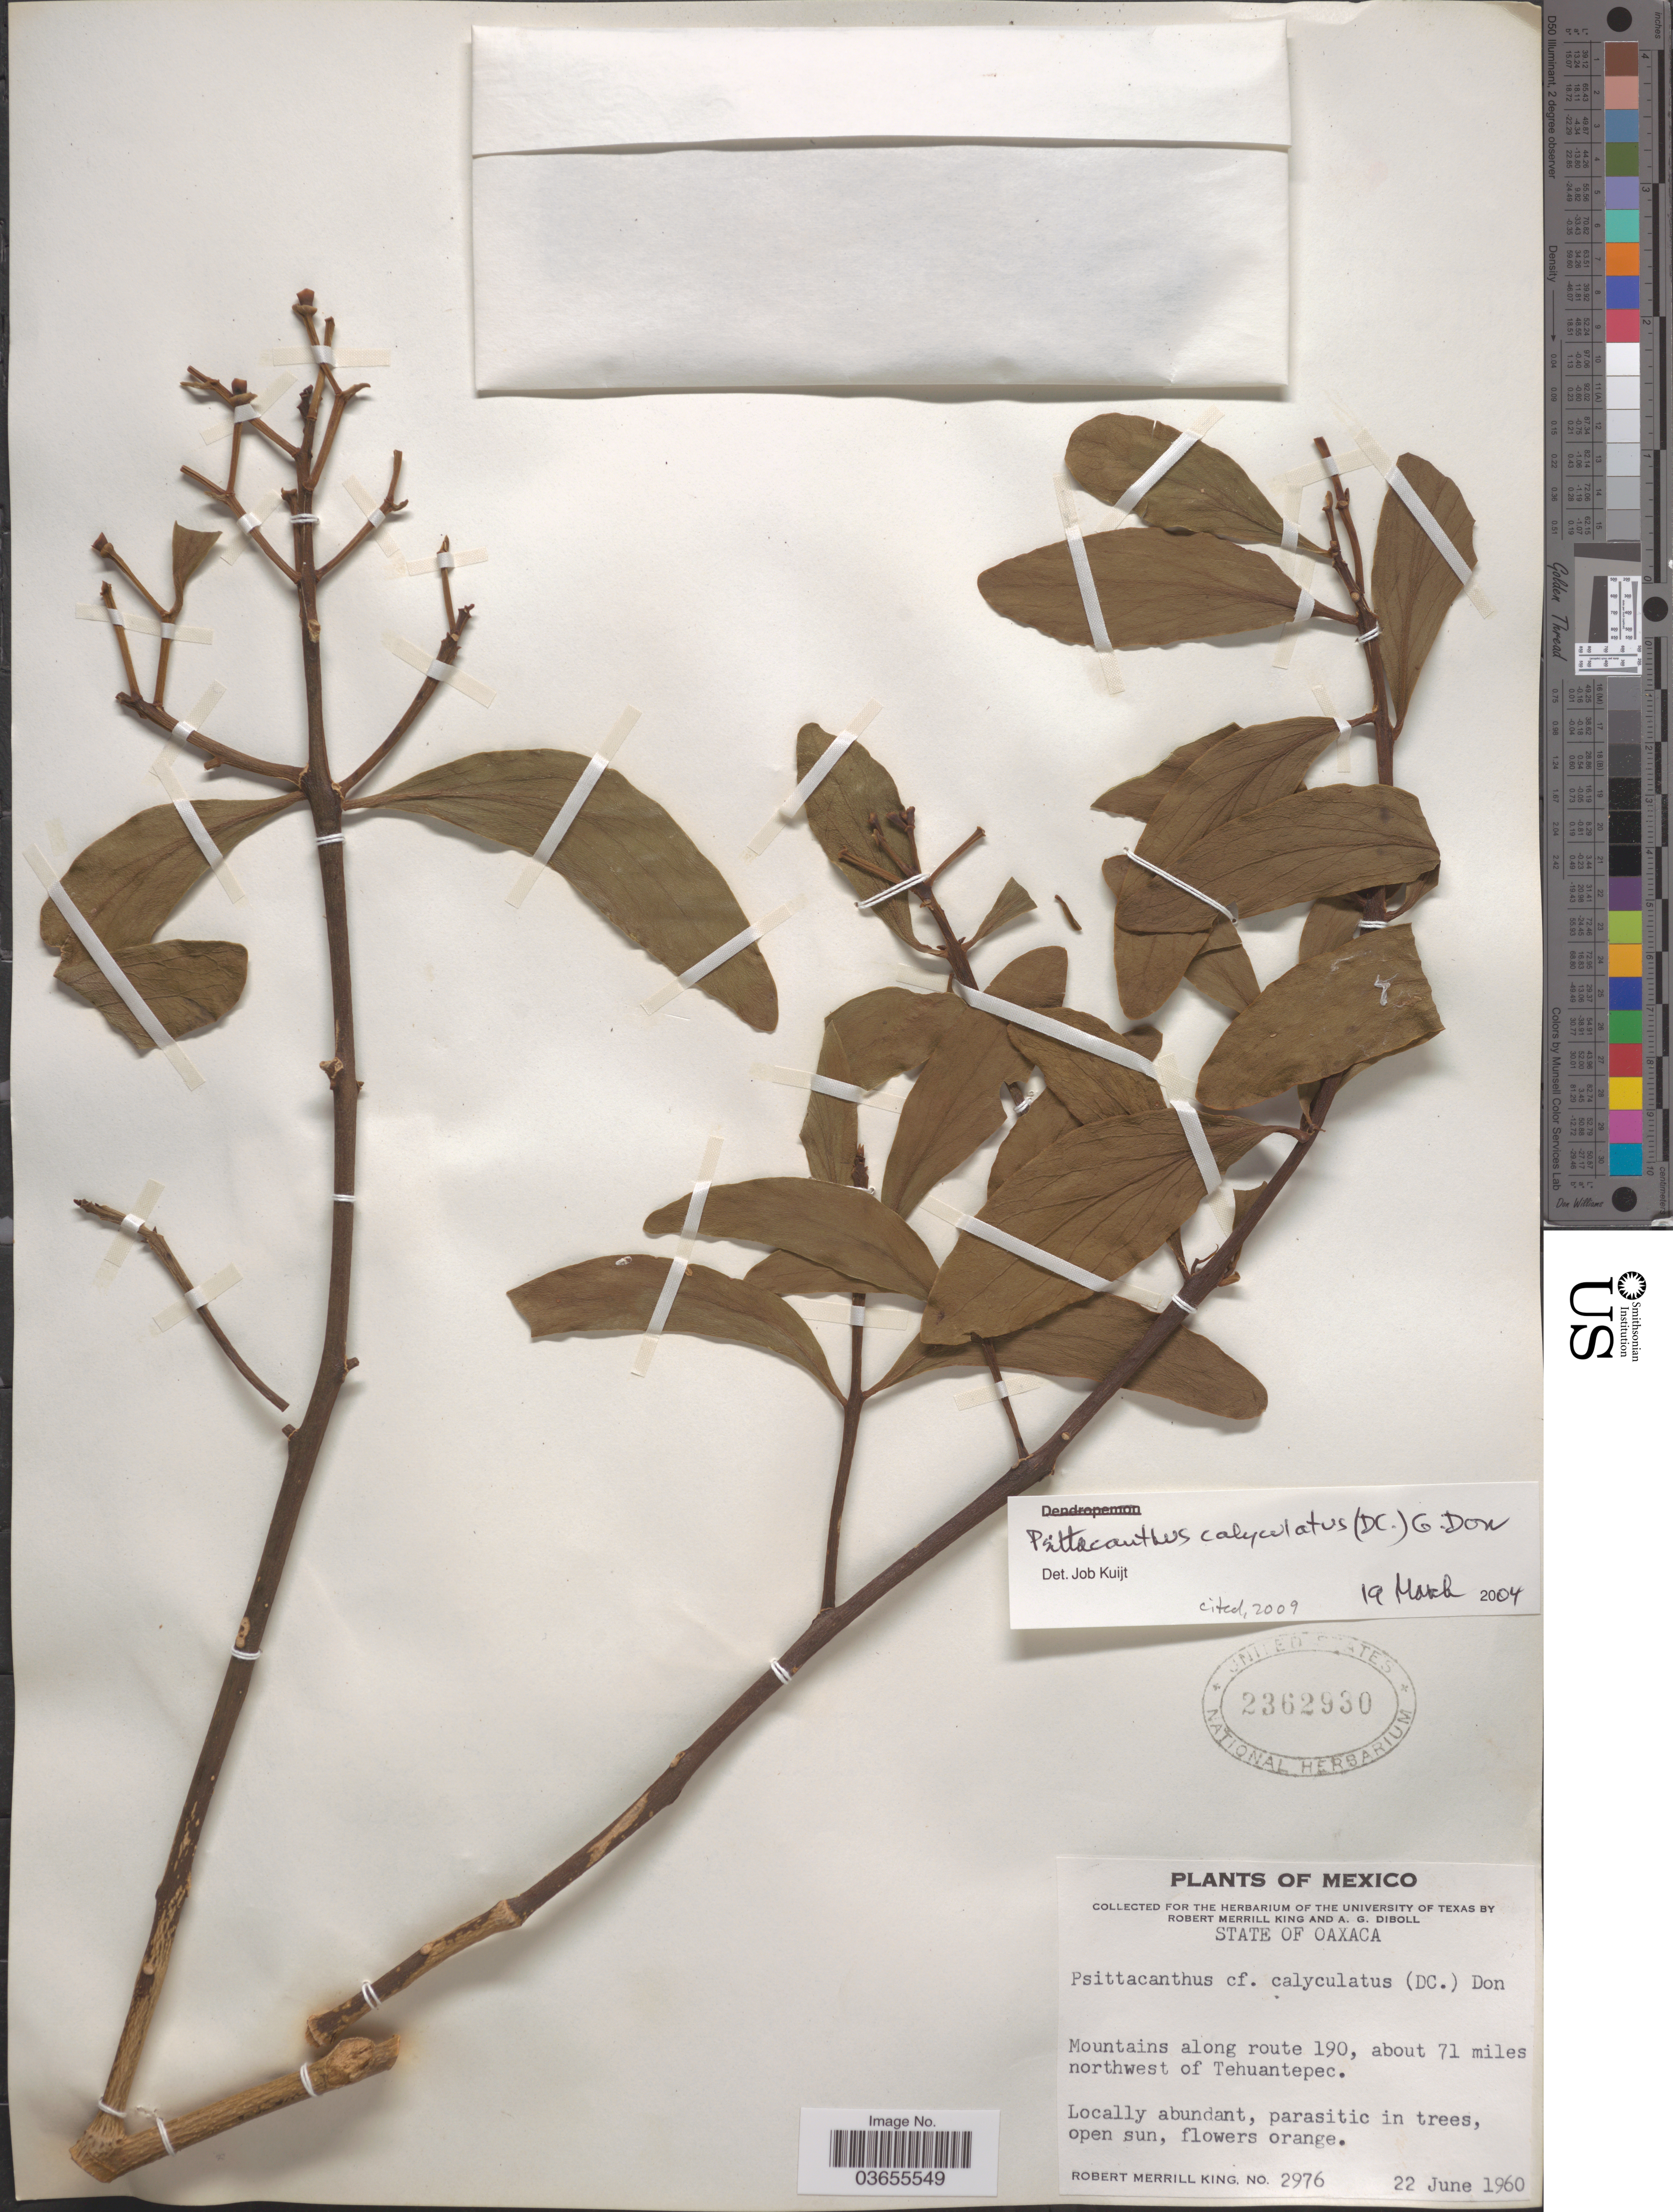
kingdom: Plantae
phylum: Tracheophyta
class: Magnoliopsida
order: Santalales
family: Loranthaceae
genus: Psittacanthus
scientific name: Psittacanthus calyculatus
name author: (DC.) G. Don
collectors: R. M. King & A. Diboll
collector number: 2976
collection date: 1960-06-22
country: Mexico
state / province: Oaxaca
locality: Mountains along route 190, about 71 miles northwest of Tehuantepec.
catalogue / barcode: US 2362930